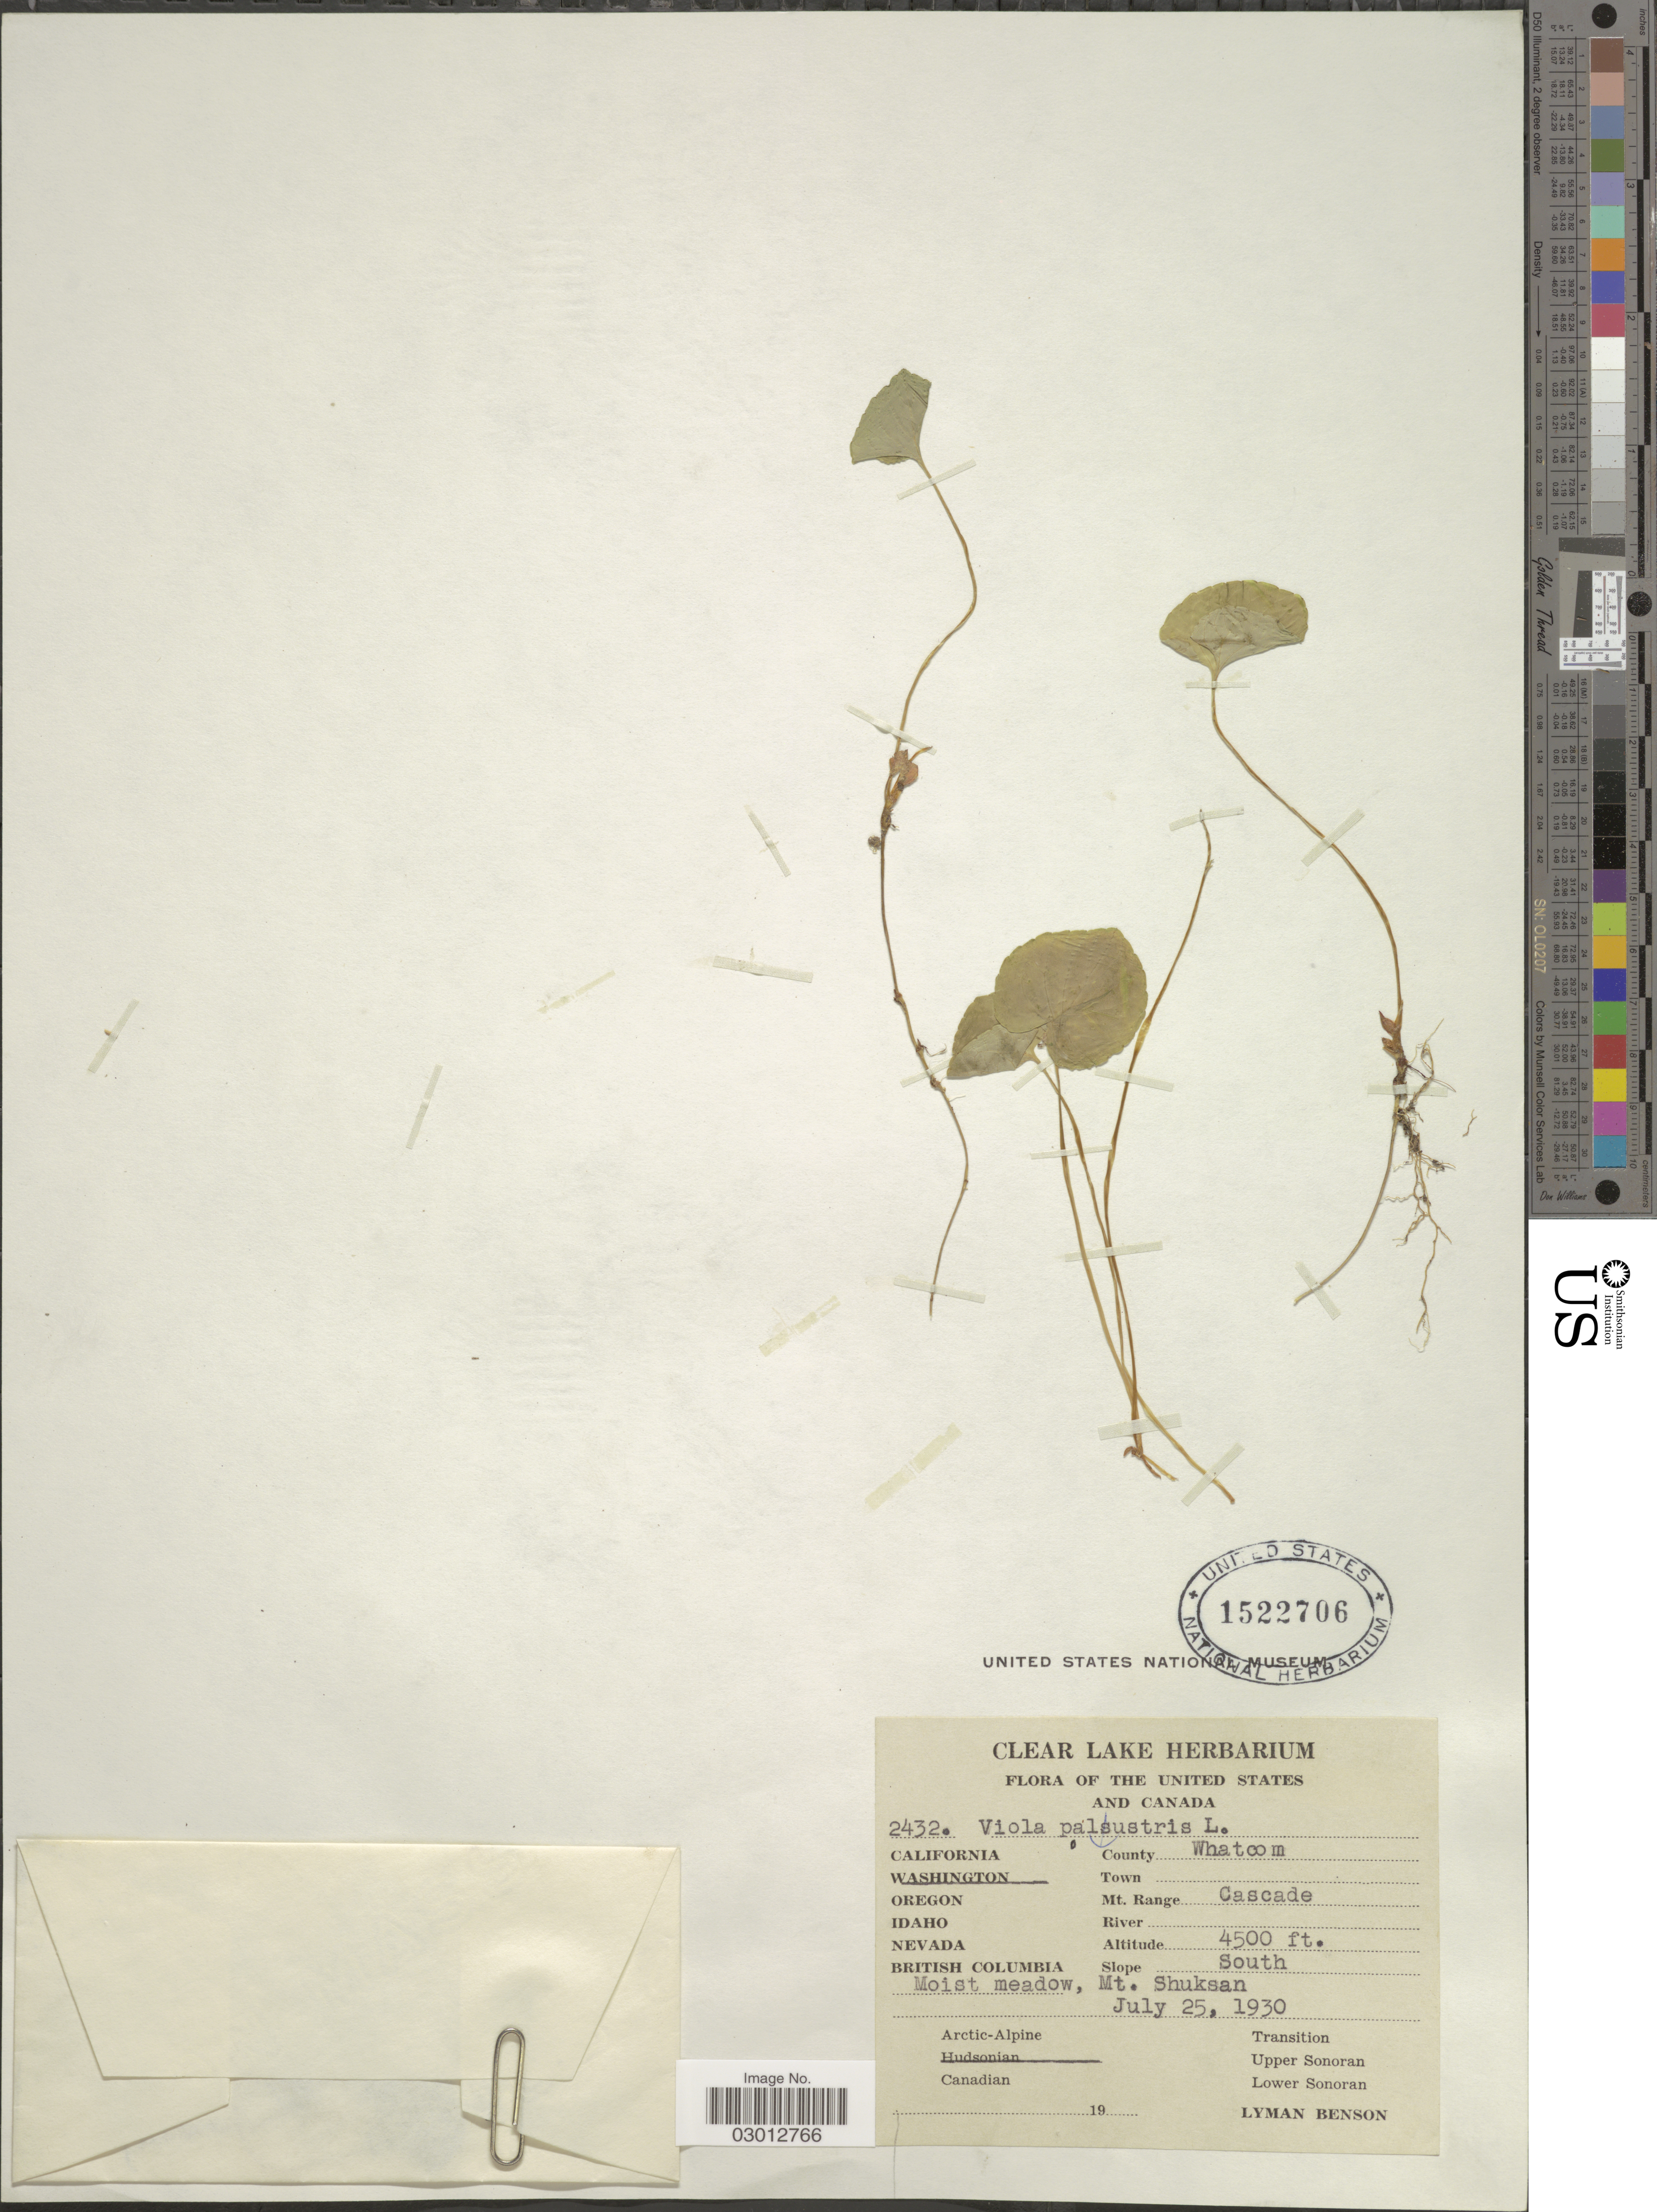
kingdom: Plantae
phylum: Tracheophyta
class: Magnoliopsida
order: Malpighiales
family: Violaceae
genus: Viola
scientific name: Viola palustris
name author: L.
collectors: L. D. Benson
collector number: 2432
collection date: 1930-07-25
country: United States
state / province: Washington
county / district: Whatcom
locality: County Whatcom. Mt. Range Cascade. Mt. Shuksan. Hudsonian.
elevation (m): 1372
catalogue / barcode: US 1522706